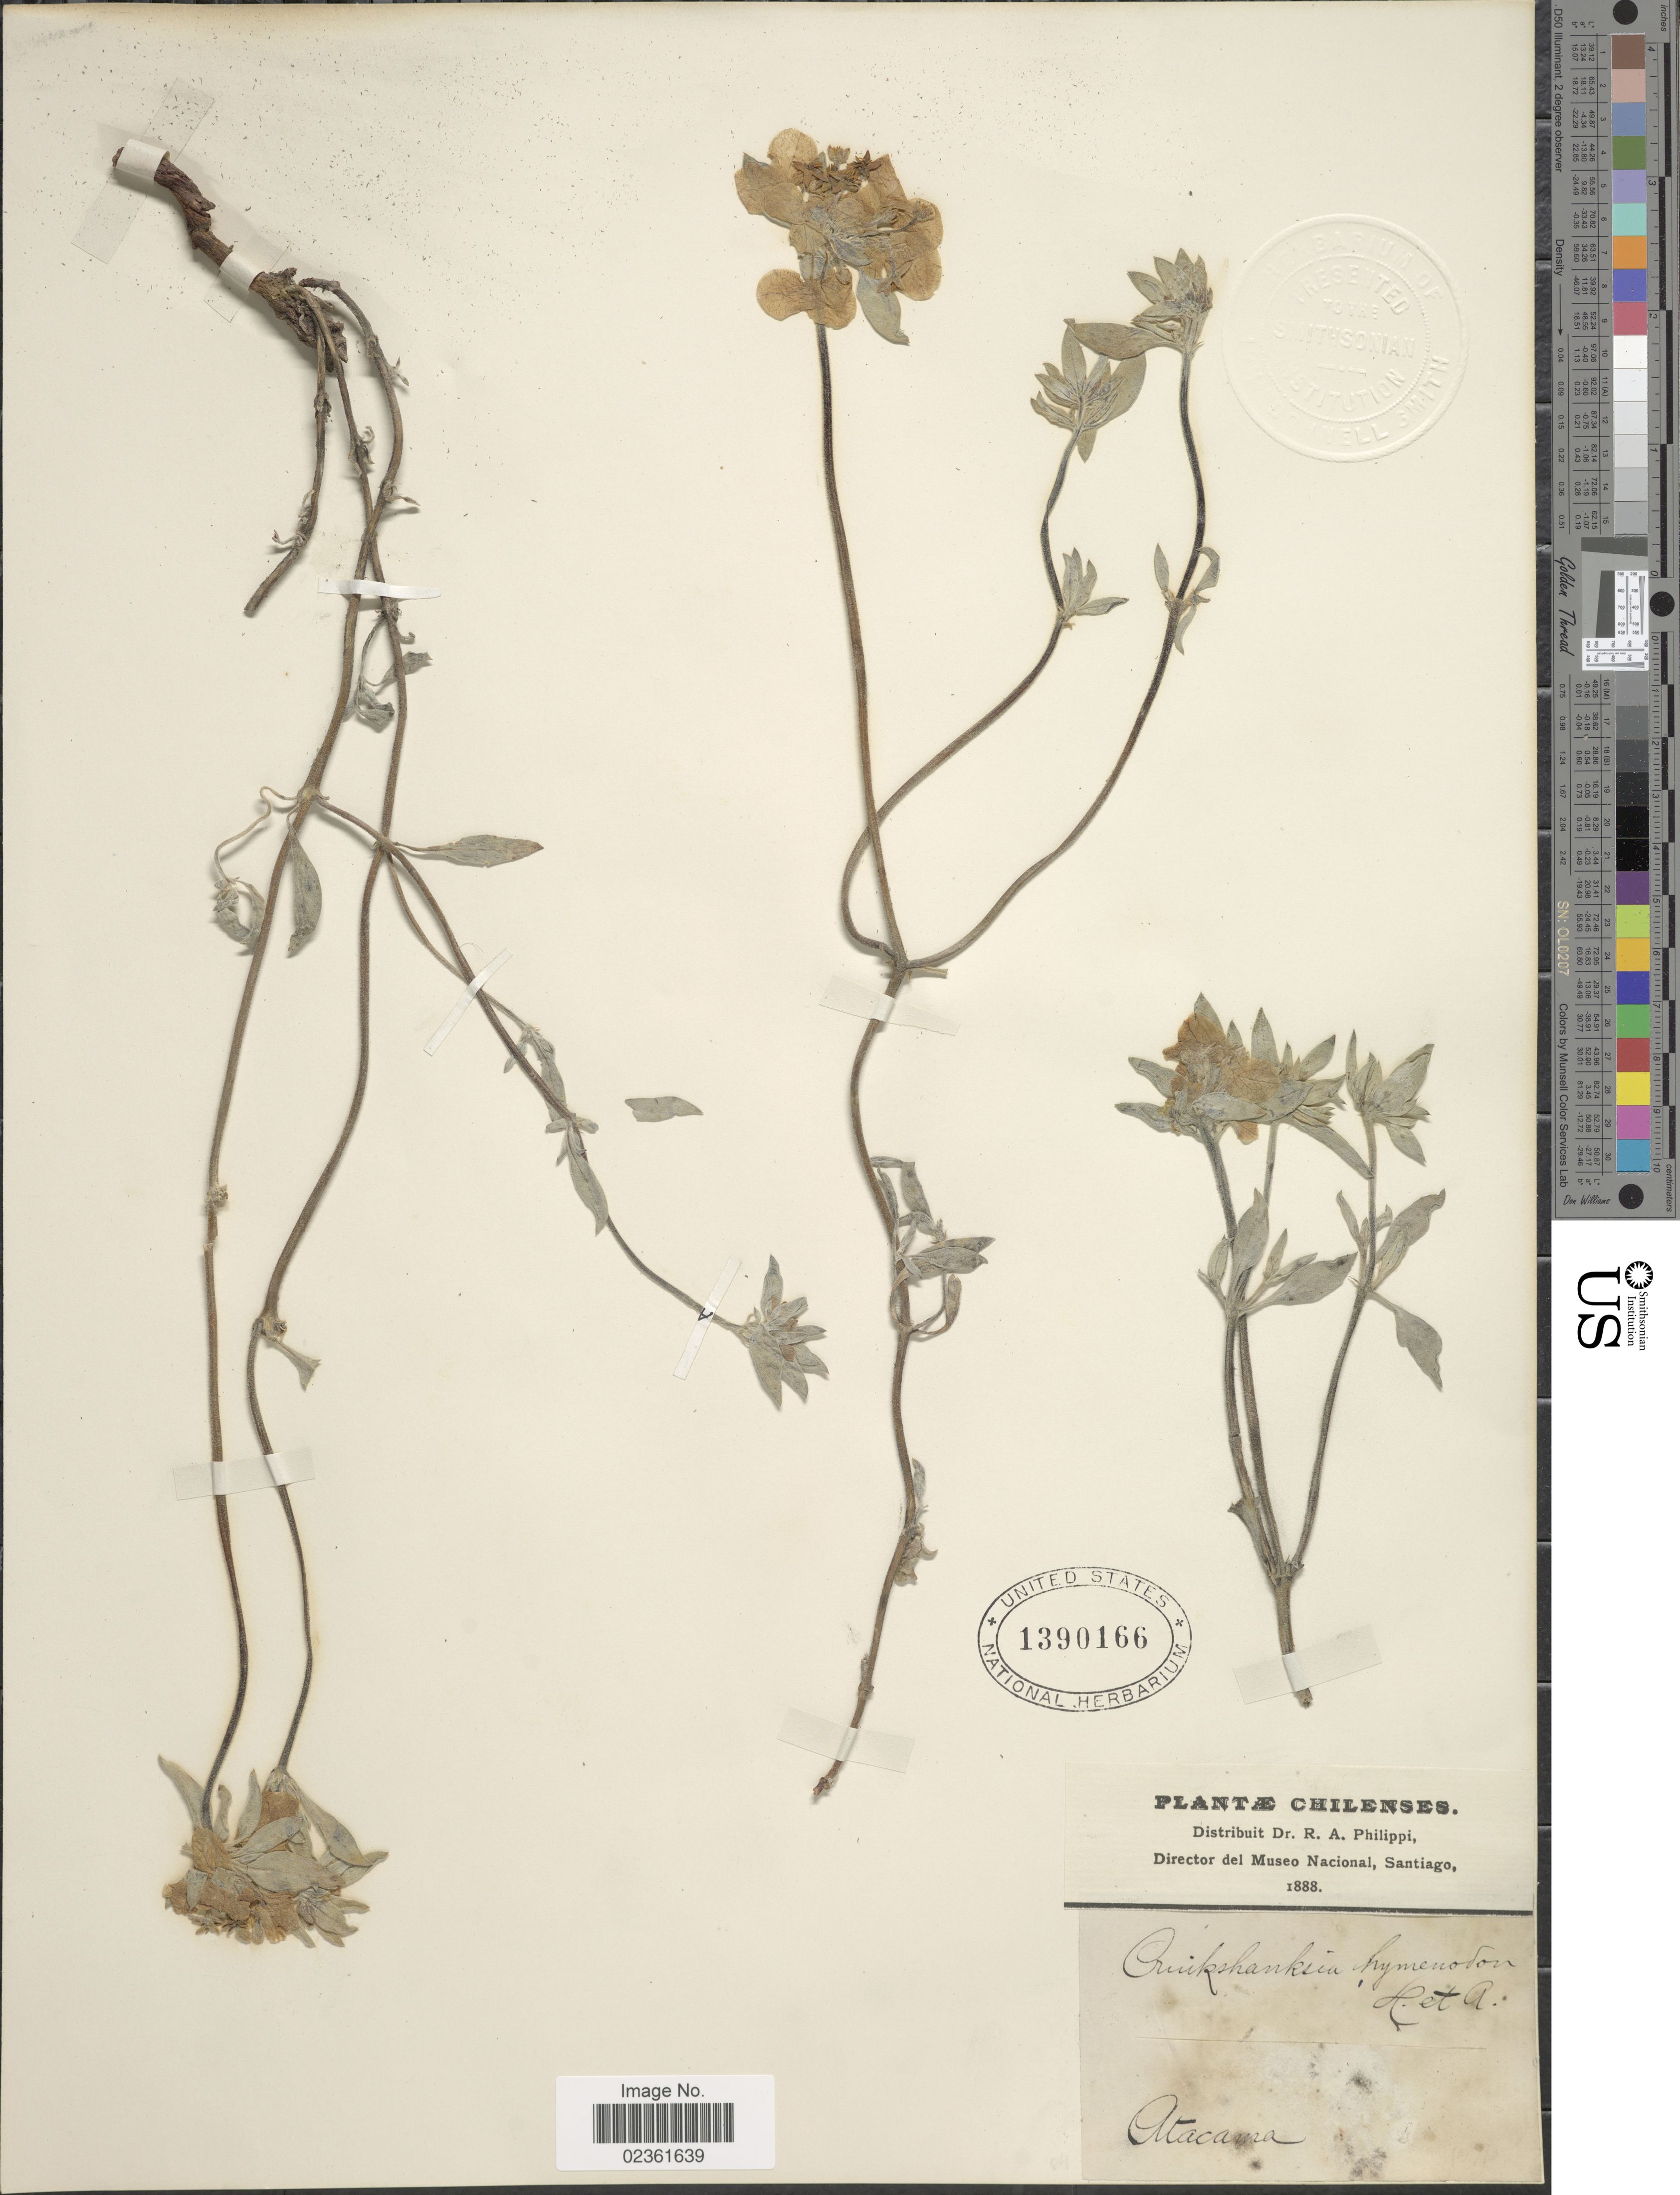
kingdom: Plantae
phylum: Tracheophyta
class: Magnoliopsida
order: Gentianales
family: Rubiaceae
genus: Cruckshanksia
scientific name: Cruckshanksia hymenodon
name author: Hook. & Arn.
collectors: R. A. Philippi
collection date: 1888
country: Chile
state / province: Atacama (III)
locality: Chilenses.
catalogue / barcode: US 1390166